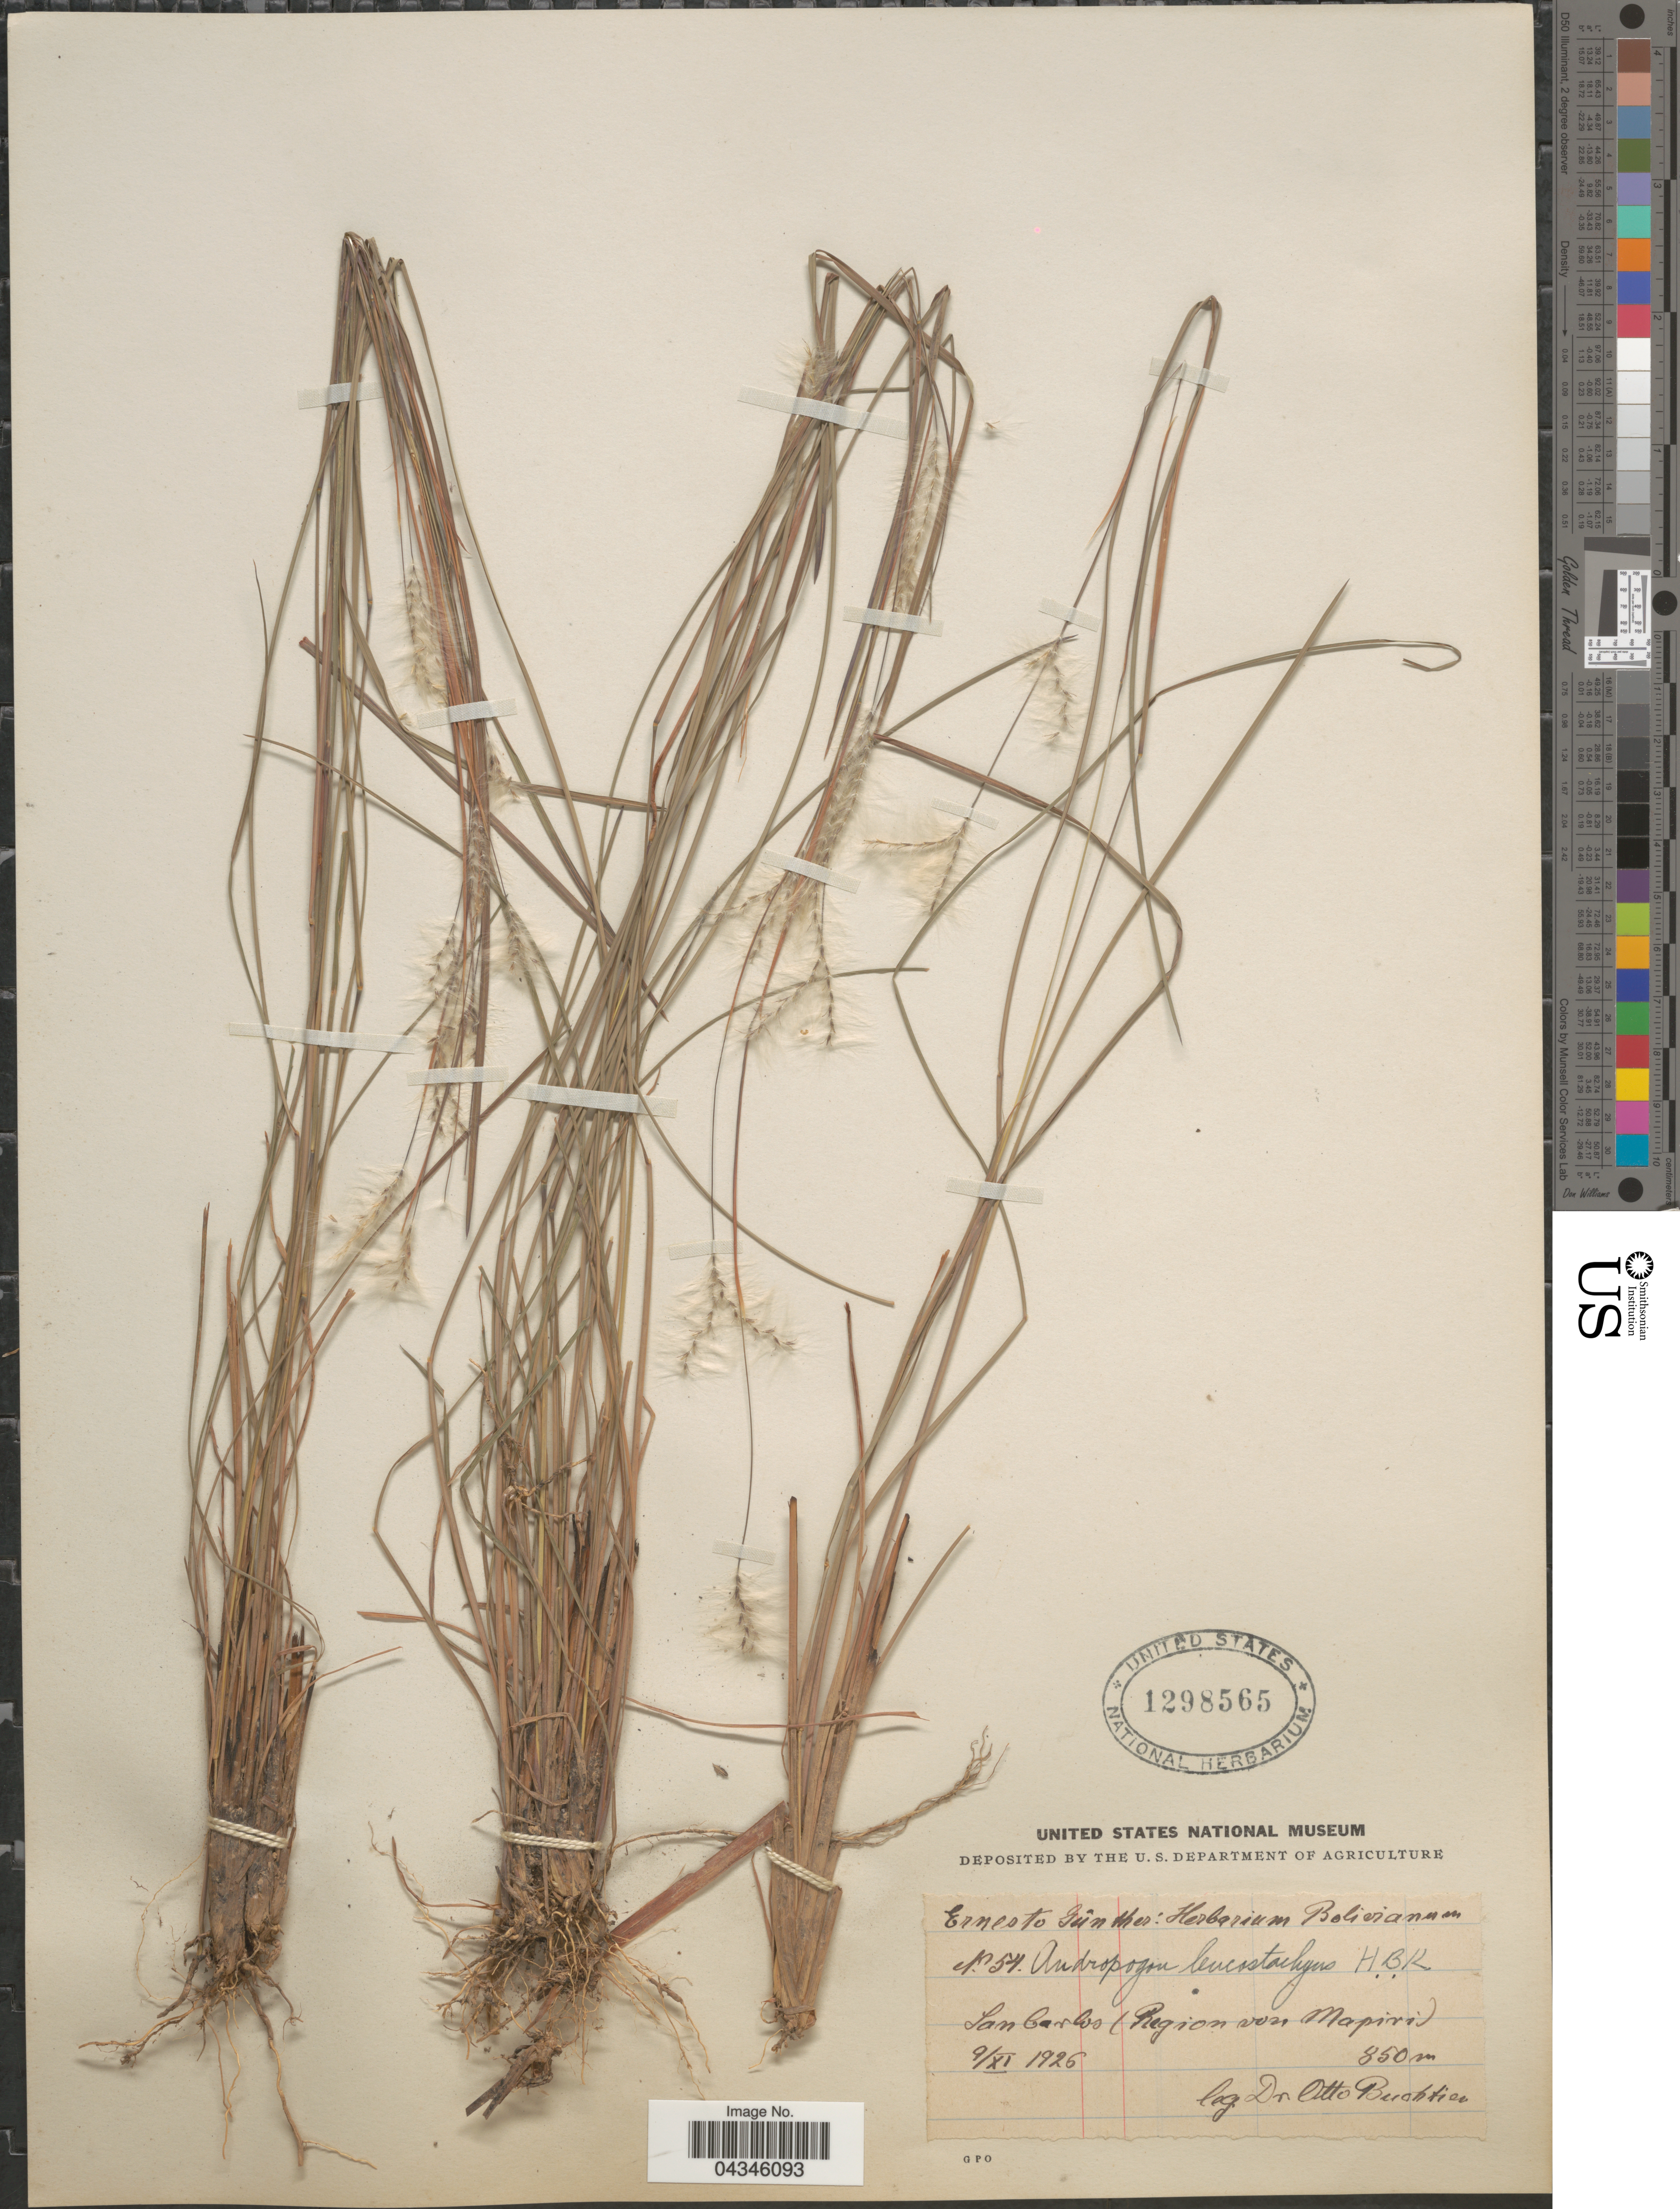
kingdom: Plantae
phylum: Tracheophyta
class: Liliopsida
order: Poales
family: Poaceae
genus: Andropogon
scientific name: Andropogon leucostachyus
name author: Kunth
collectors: O. Buchtien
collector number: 54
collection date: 1926-11-09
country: Bolivia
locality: San Carlos (Region von Mapiri).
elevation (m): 850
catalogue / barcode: US 1298565